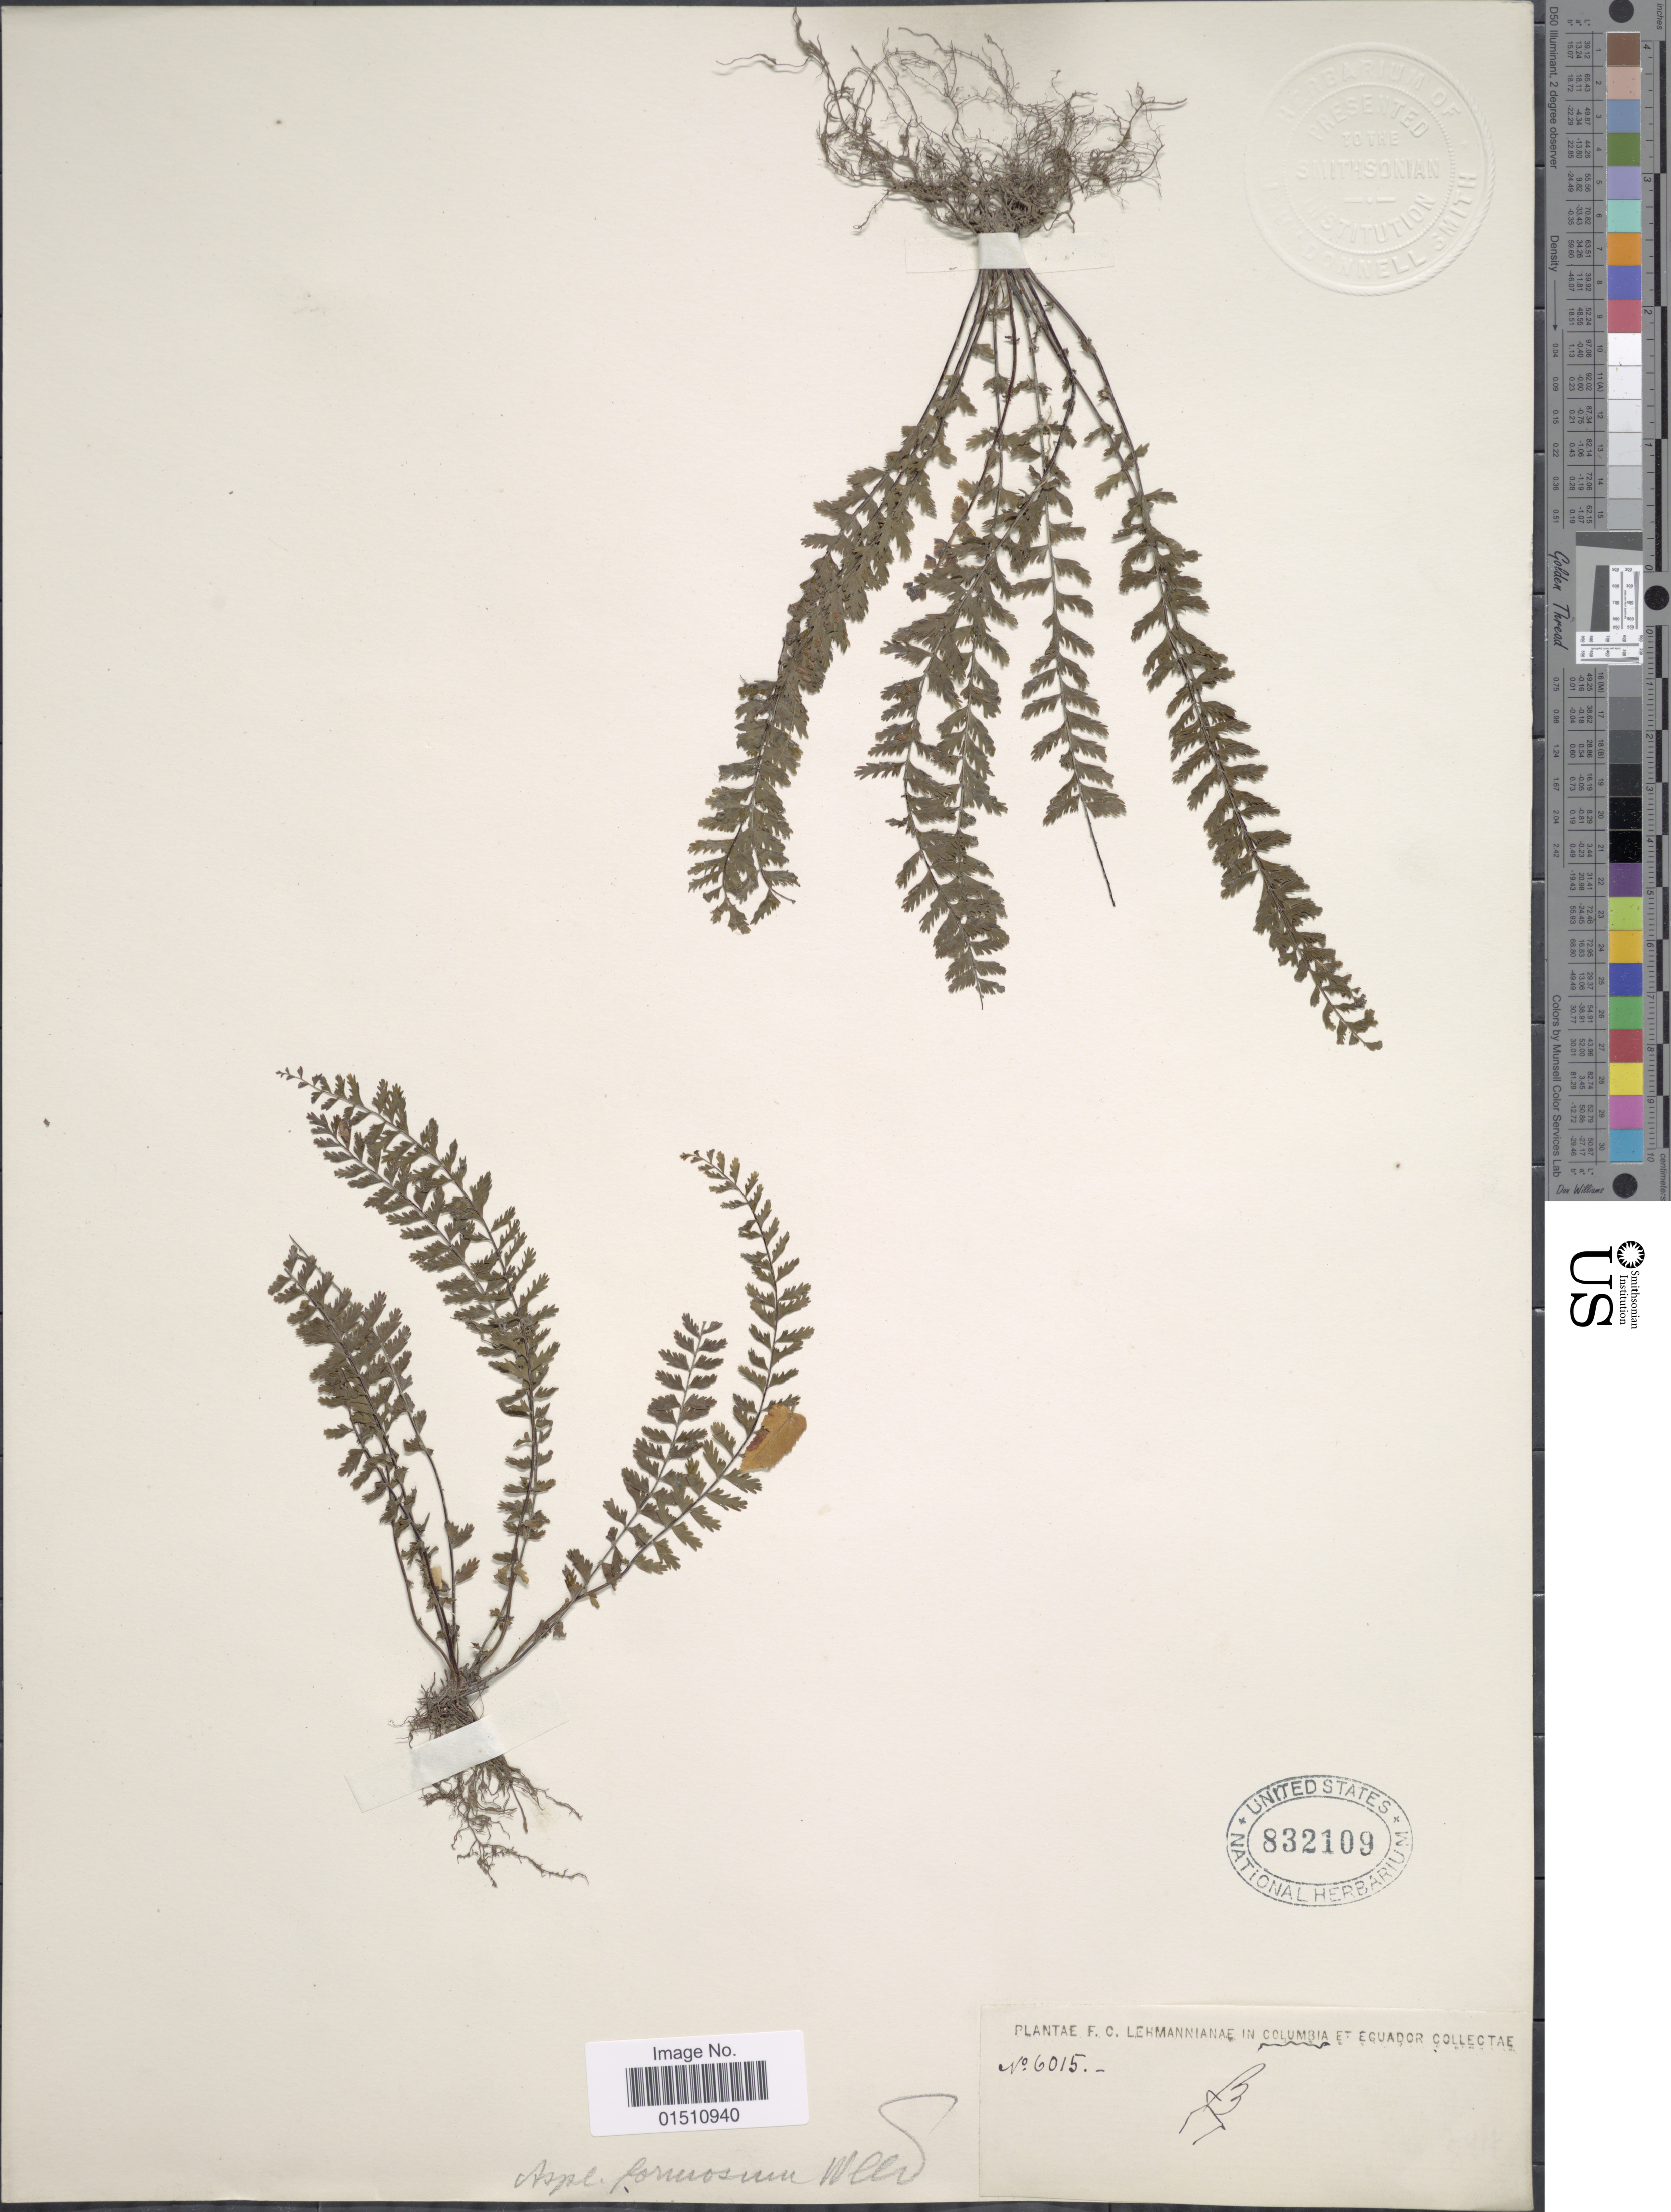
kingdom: Plantae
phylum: Tracheophyta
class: Polypodiopsida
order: Polypodiales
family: Aspleniaceae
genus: Asplenium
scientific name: Asplenium formosum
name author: Willd.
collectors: F. C. Lehmann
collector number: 6015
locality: Colombia et Ecuador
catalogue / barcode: US 832109